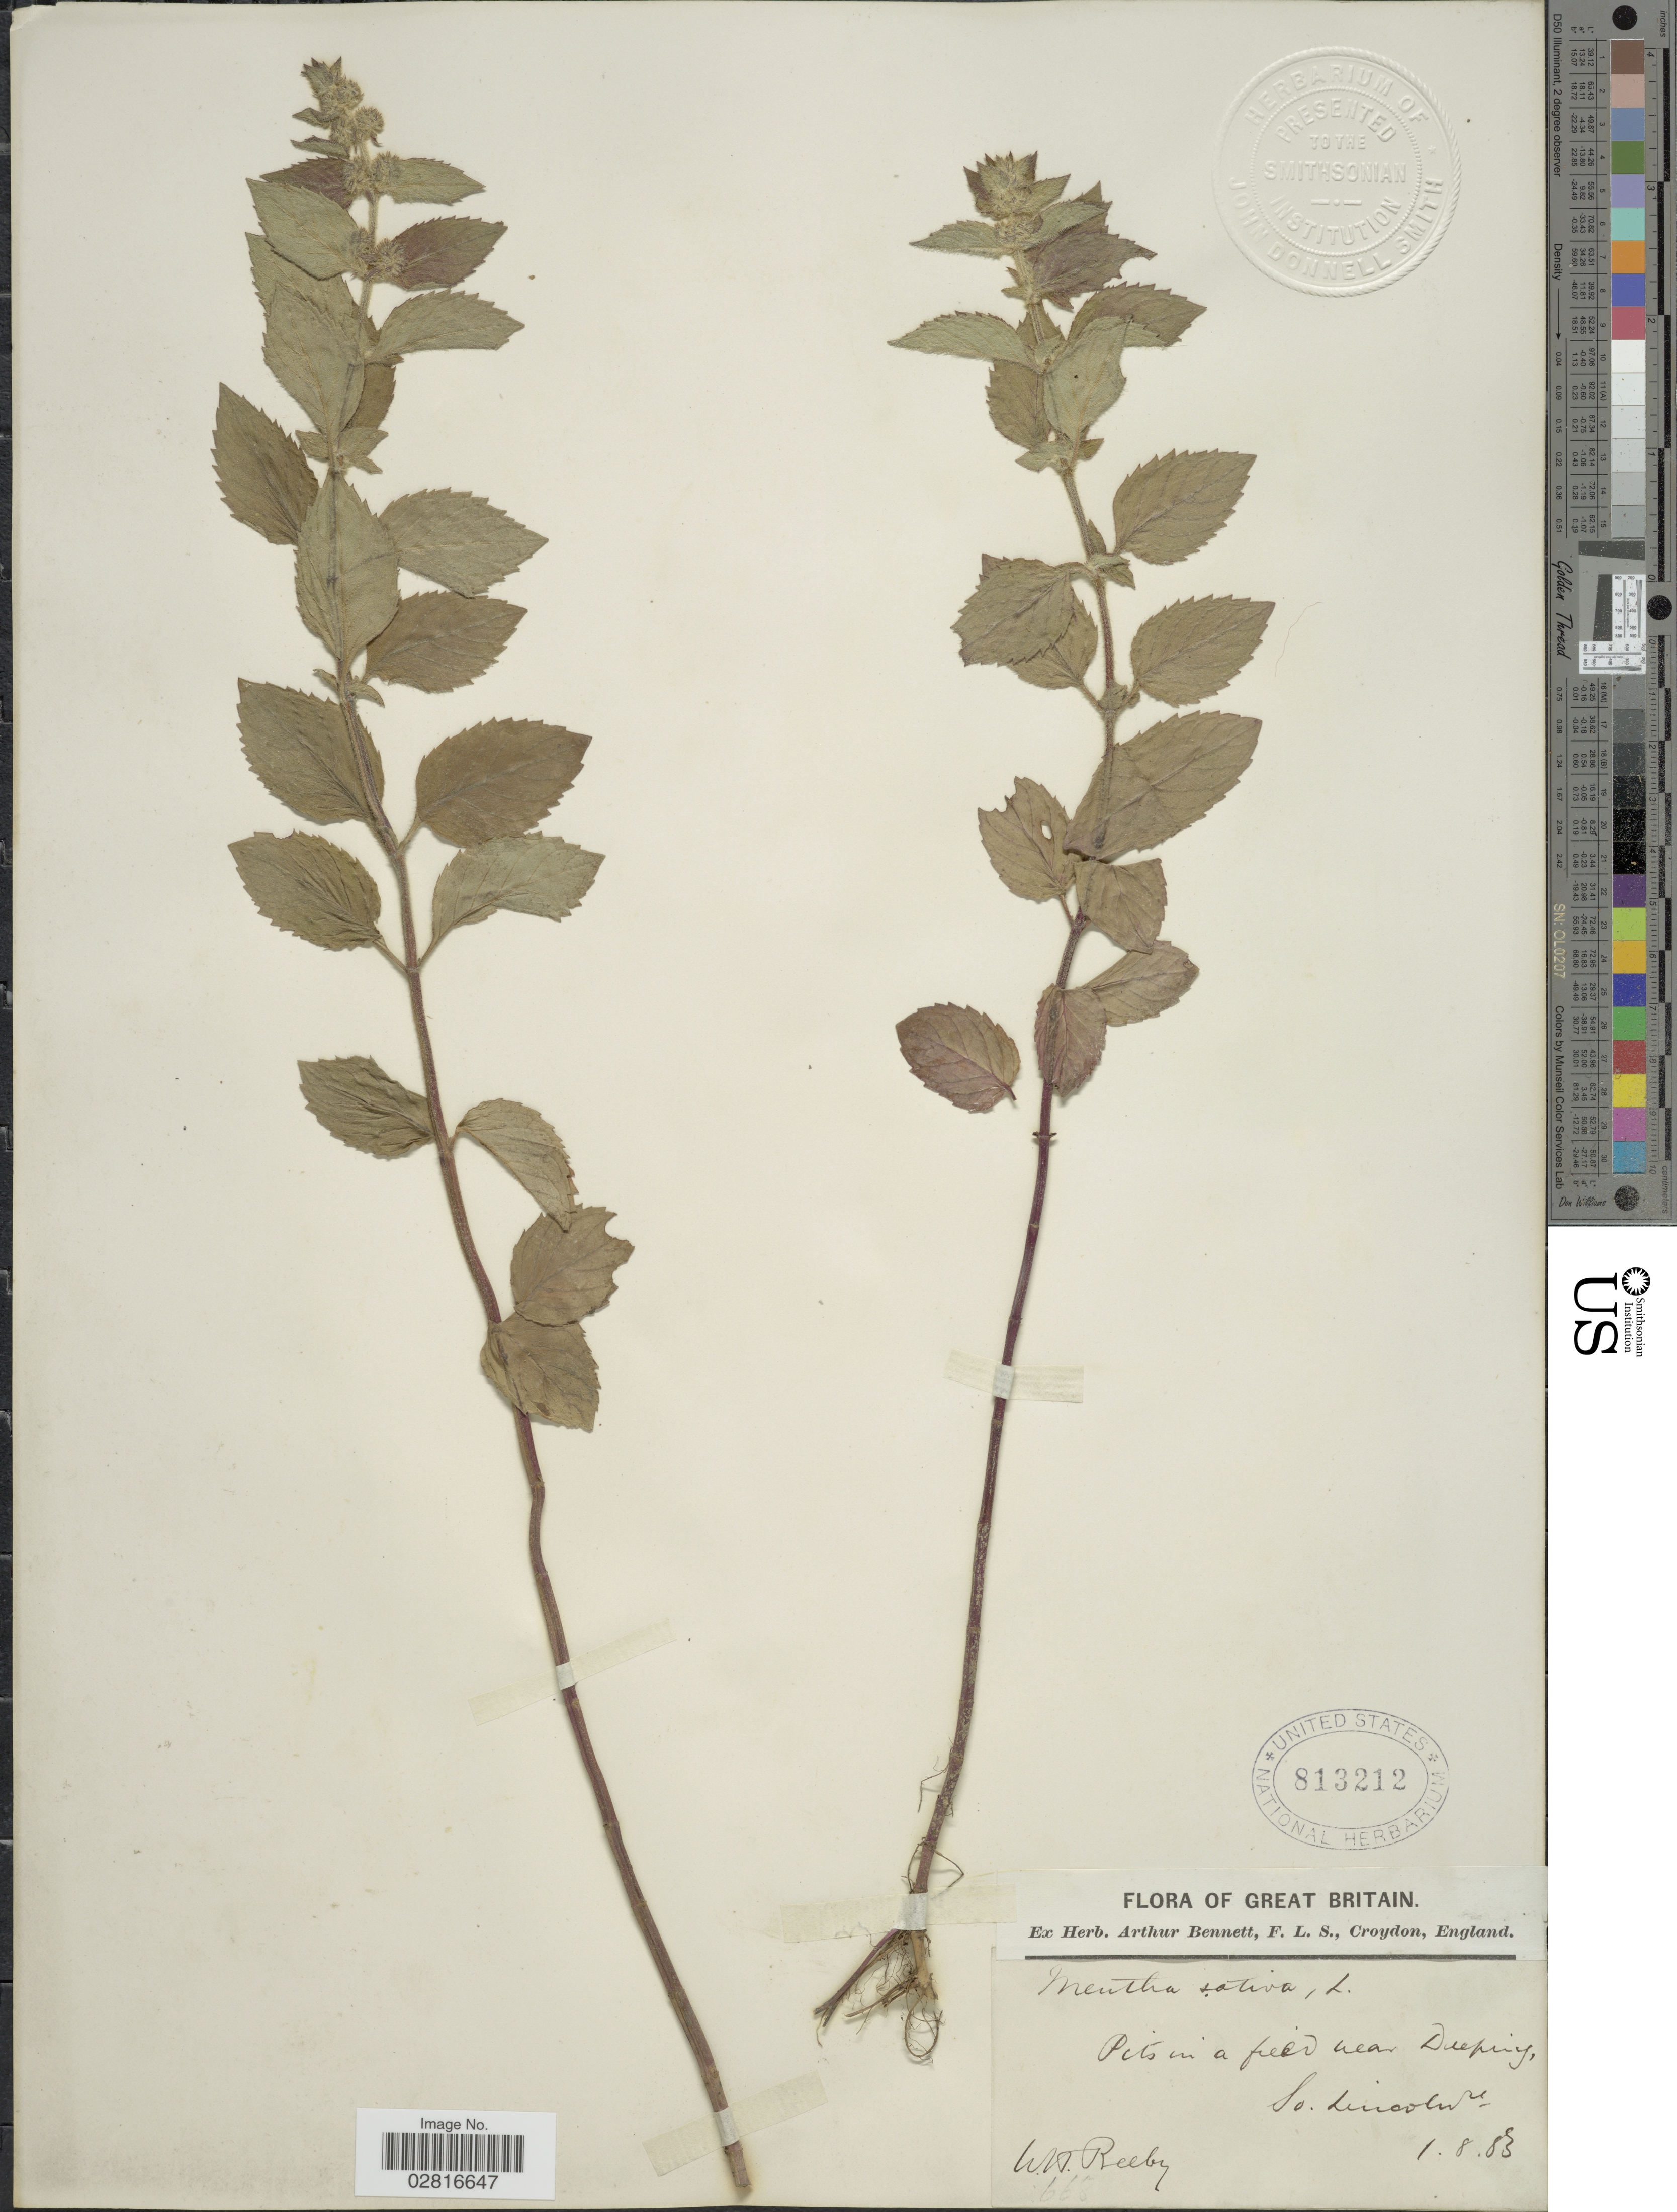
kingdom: Plantae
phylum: Tracheophyta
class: Magnoliopsida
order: Lamiales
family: Lamiaceae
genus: Mentha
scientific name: Mentha x sativa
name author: L.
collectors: W. Beeby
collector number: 668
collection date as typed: Transcribed d/m/y: 1/8/83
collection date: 1883-08-01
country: United Kingdom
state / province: England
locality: Pits in a field near Deeping, So. Lincolnshire Great Britain.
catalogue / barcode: US 813212